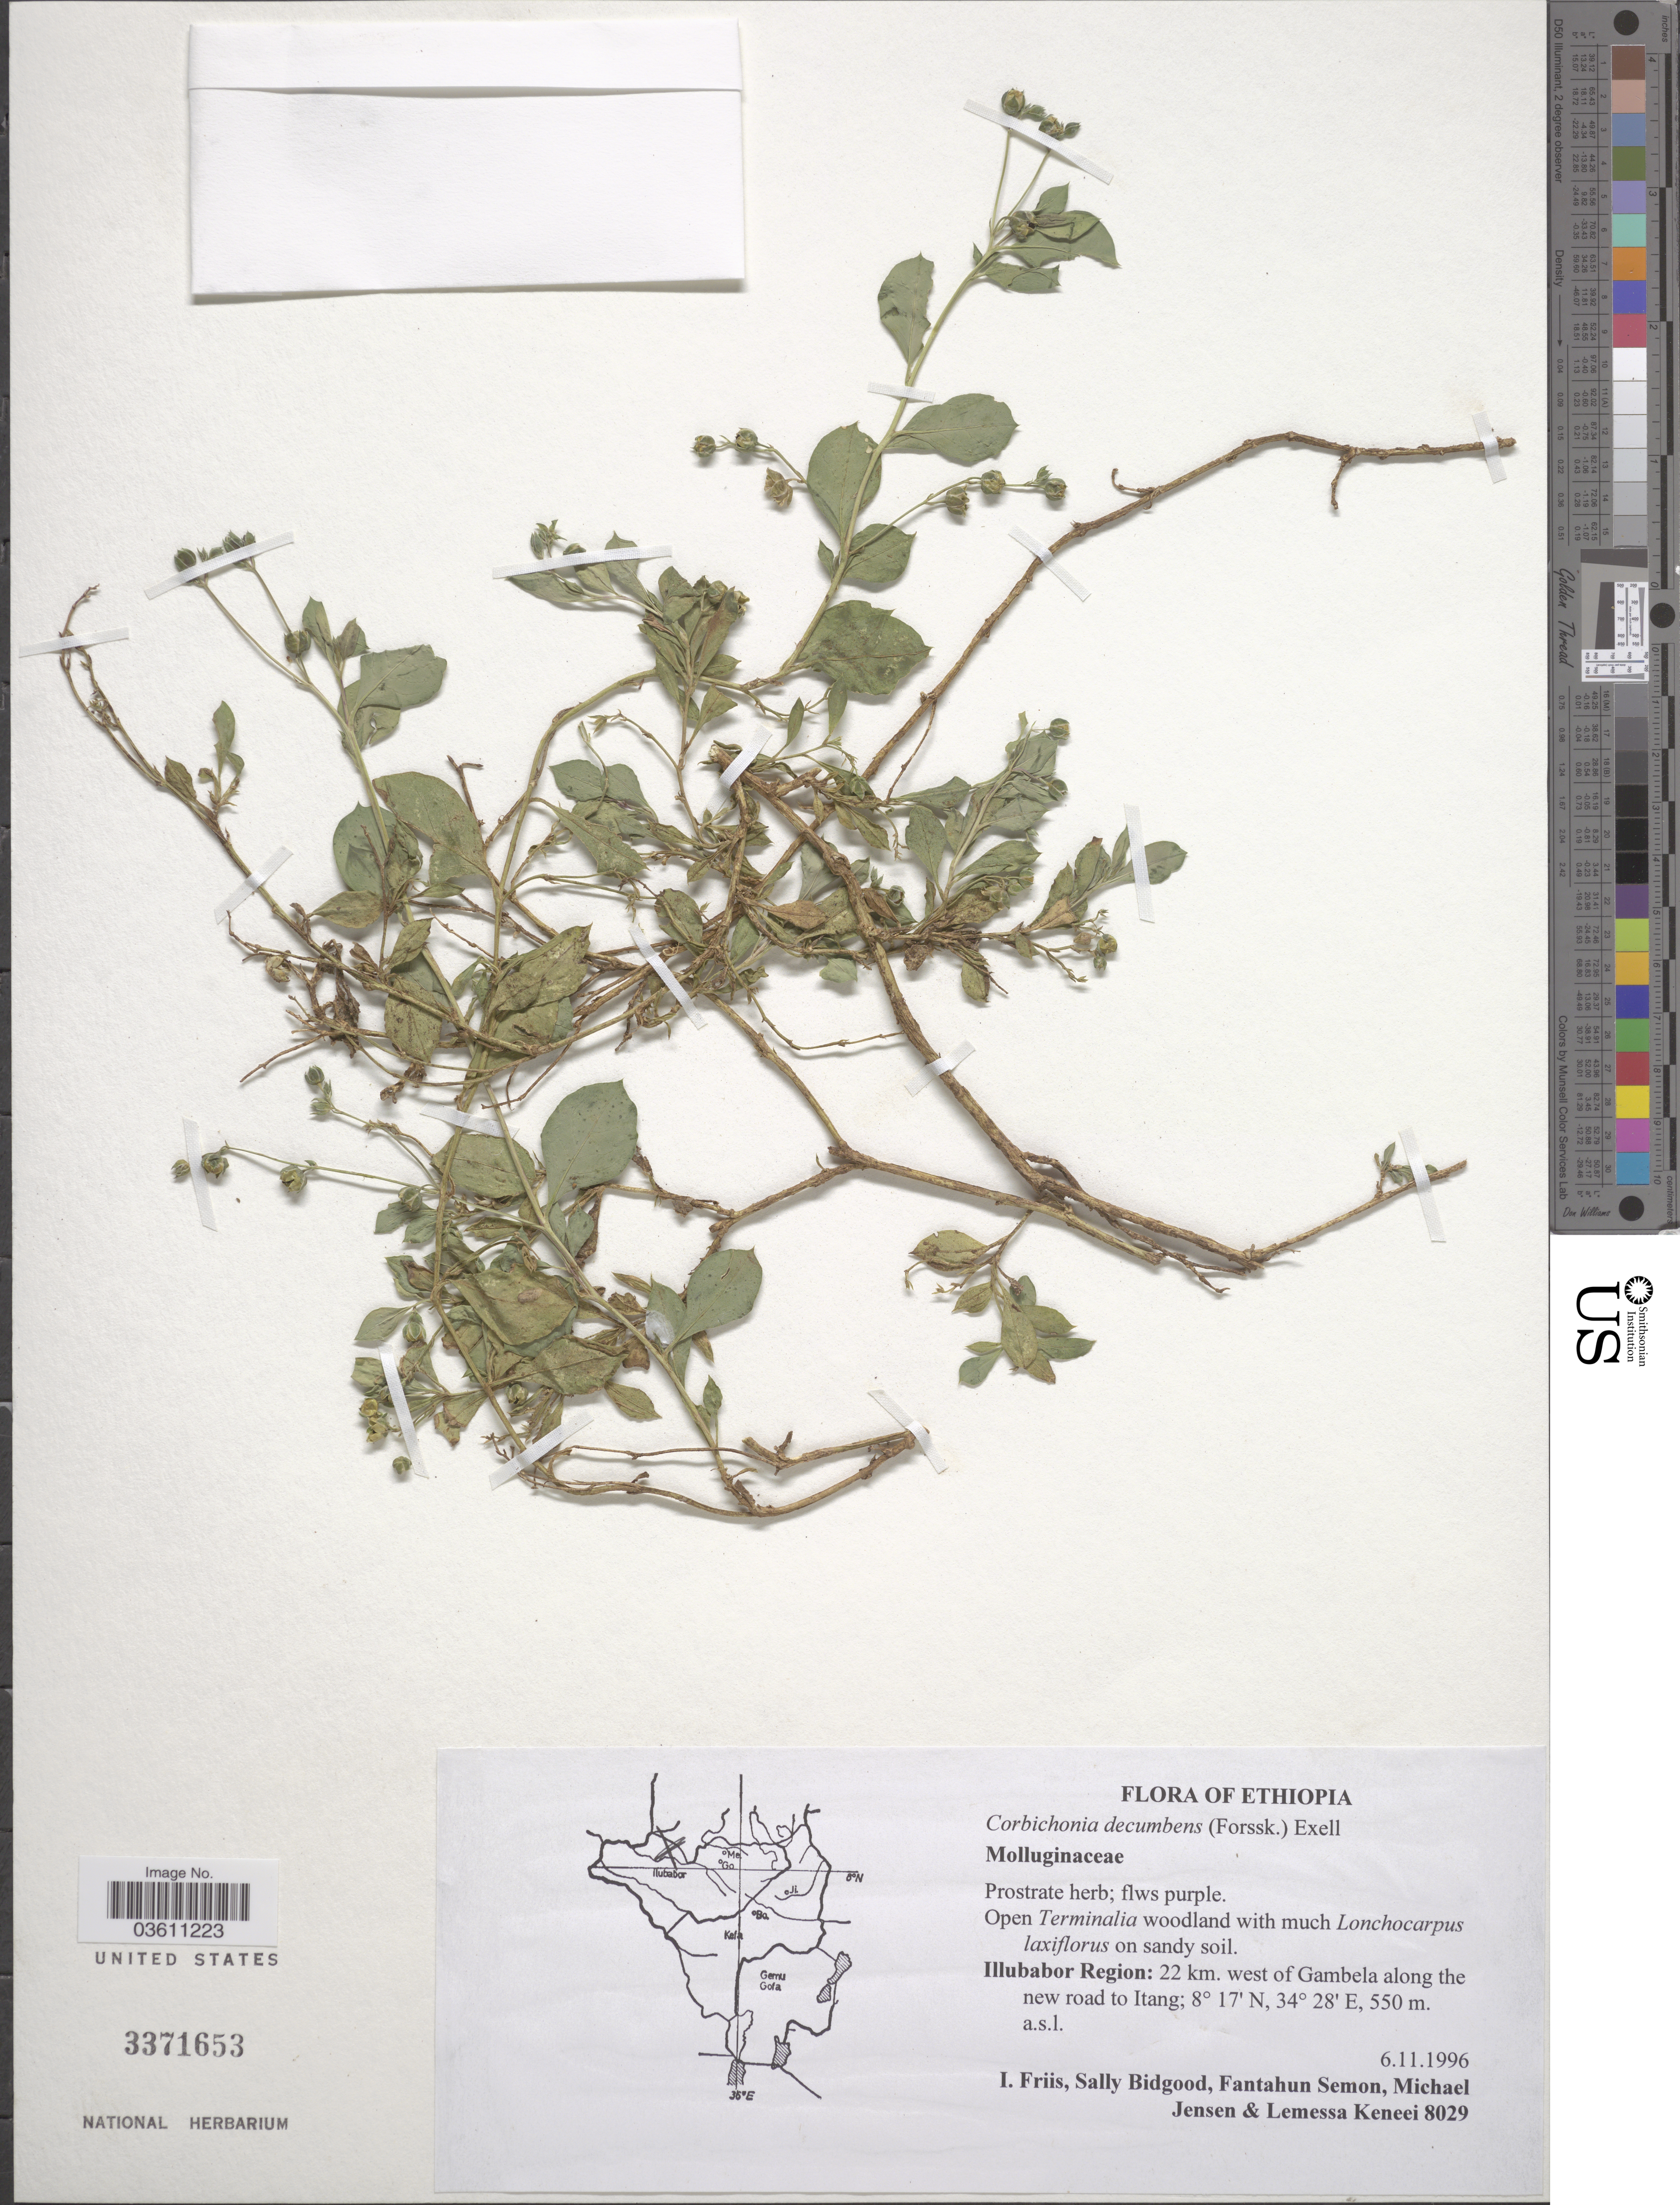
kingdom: Plantae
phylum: Tracheophyta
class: Magnoliopsida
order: Caryophyllales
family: Corbichoniaceae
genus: Corbichonia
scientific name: Corbichonia decumbens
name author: (Forssk.) Exell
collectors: I. Friis, S. Bidgood, F. Semon, M. Jensen & L. Keneei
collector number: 8029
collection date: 1996-11-06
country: Ethiopia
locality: Illubabor Region: 22 km. west of Gambela along the new road to Itang.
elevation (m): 550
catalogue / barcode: US 3371653